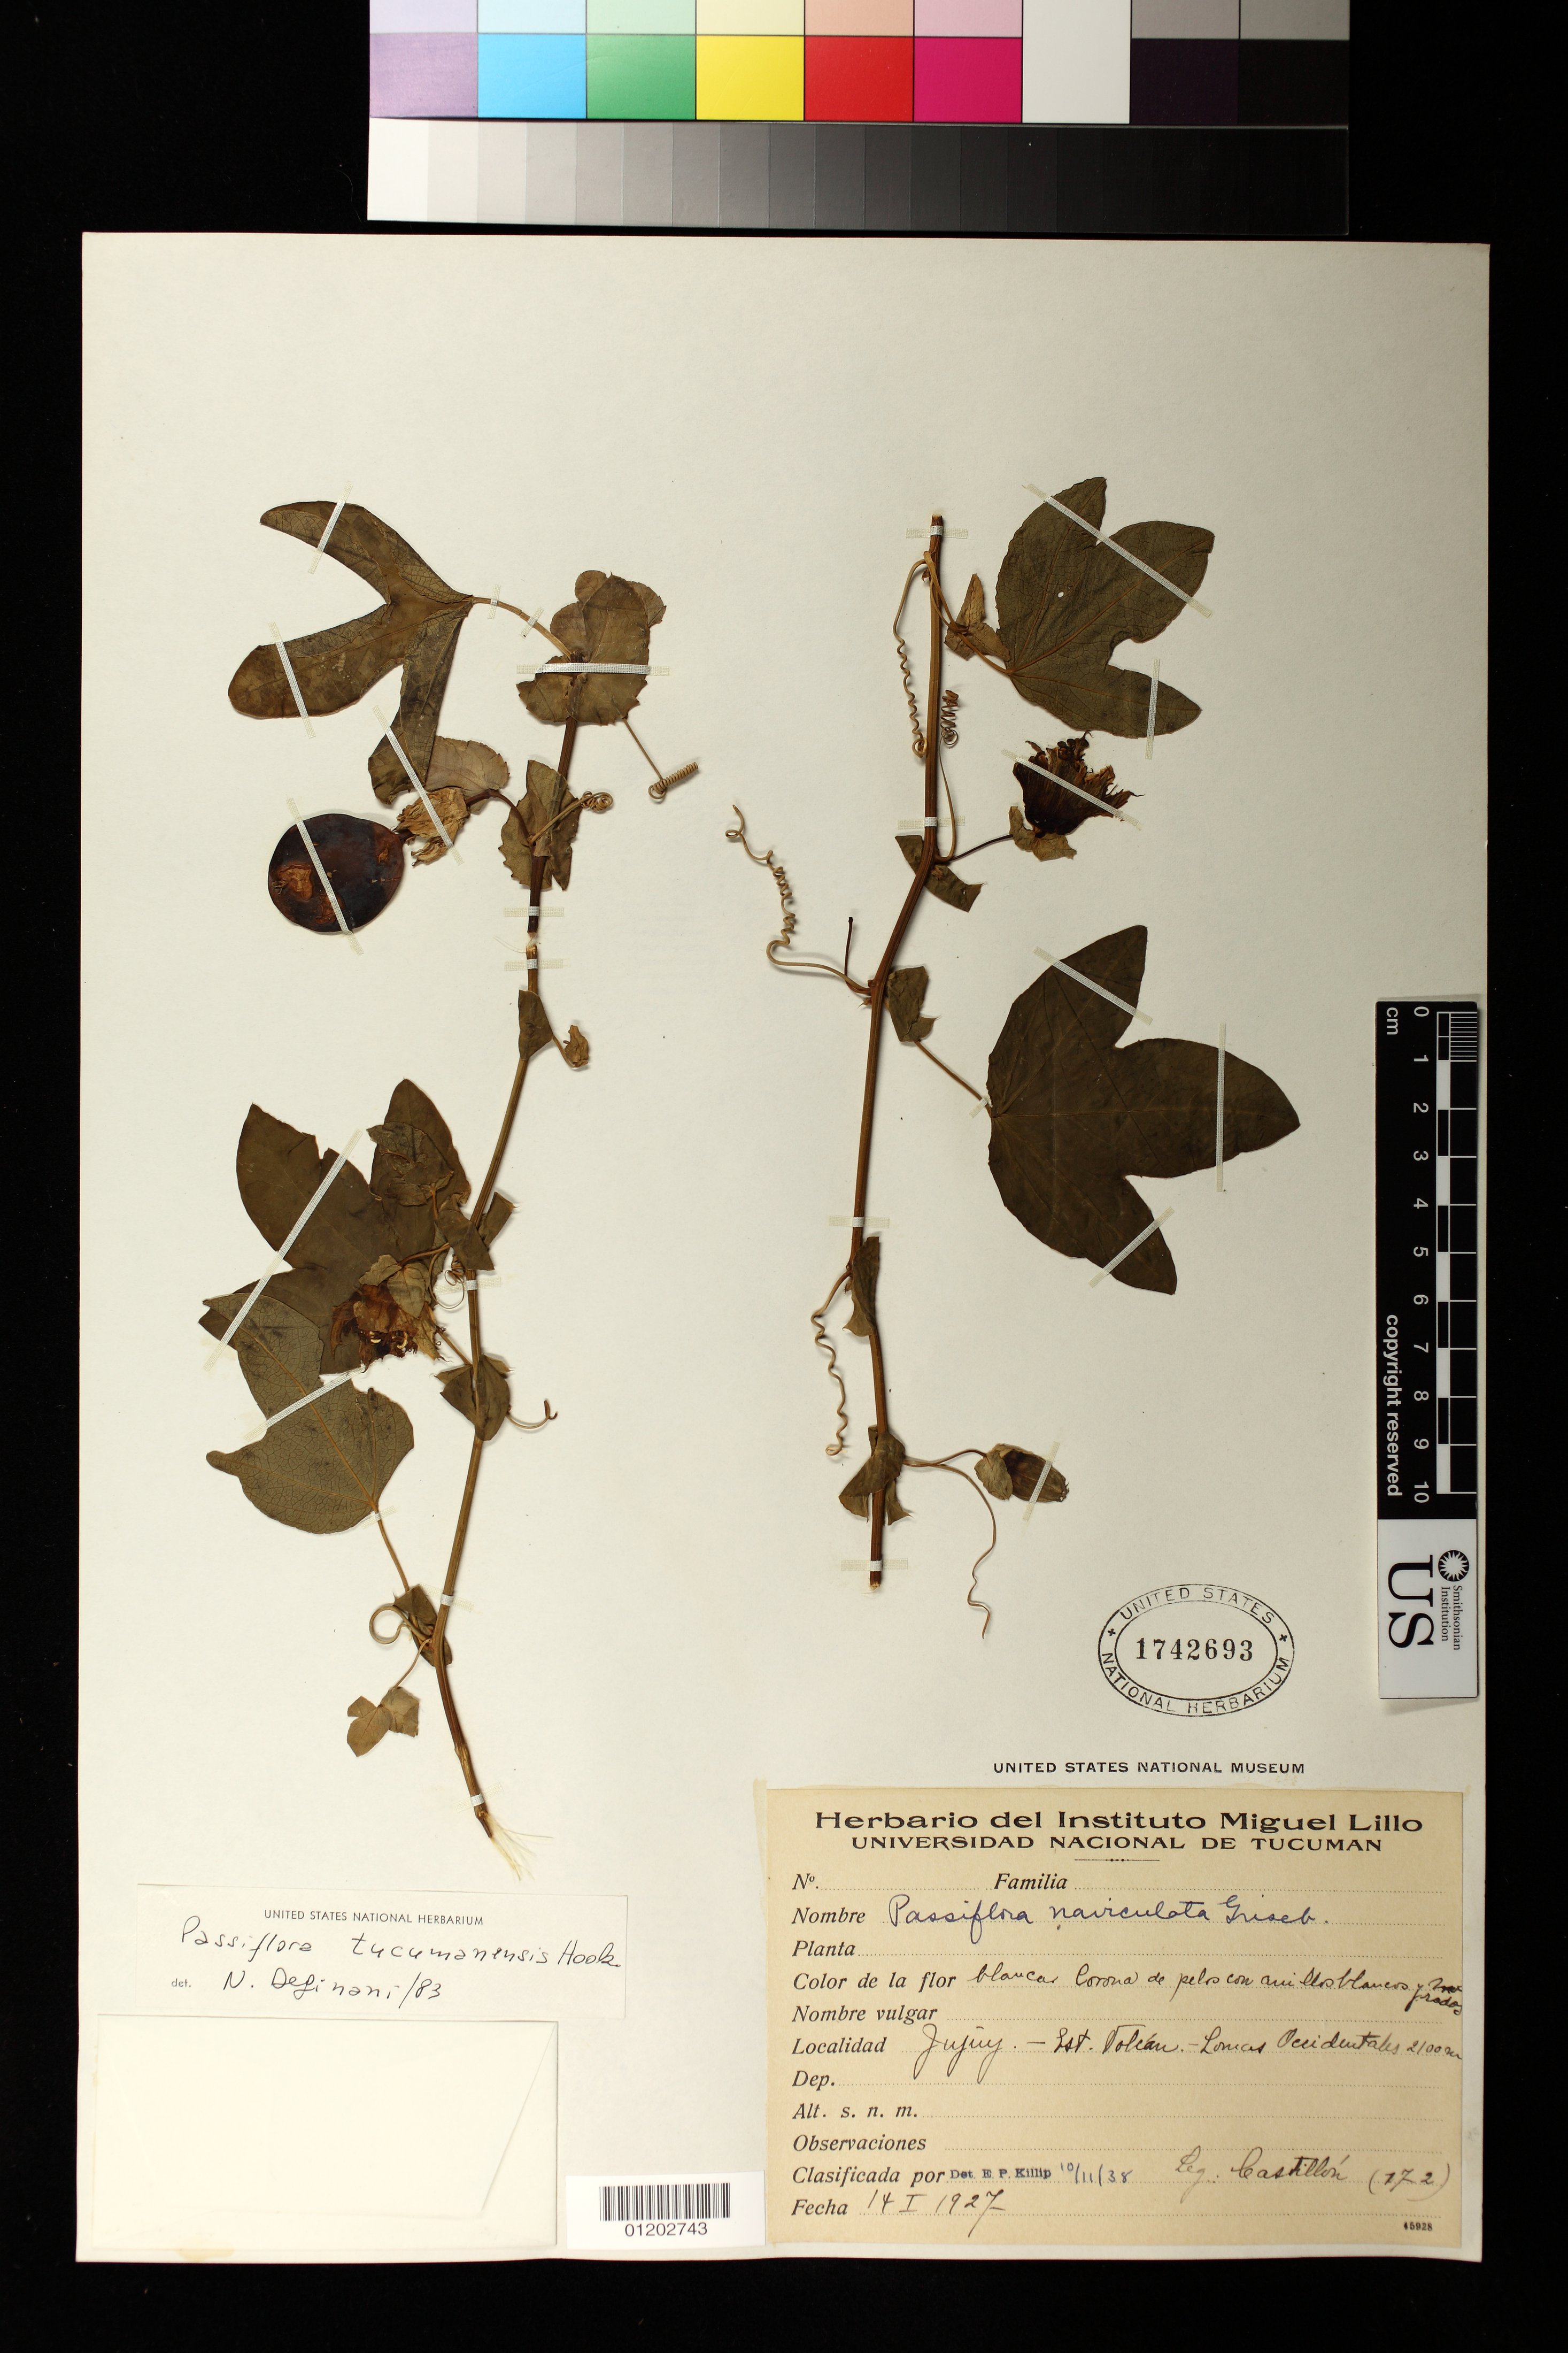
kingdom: Plantae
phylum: Tracheophyta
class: Magnoliopsida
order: Malpighiales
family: Passifloraceae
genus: Passiflora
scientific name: Passiflora naviculata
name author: Griseb.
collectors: Castillon, --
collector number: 172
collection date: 1927-01-14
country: Argentina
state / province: Jujuy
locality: Lst. volcan-Lonicas occidentals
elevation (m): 2100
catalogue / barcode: US 1742693